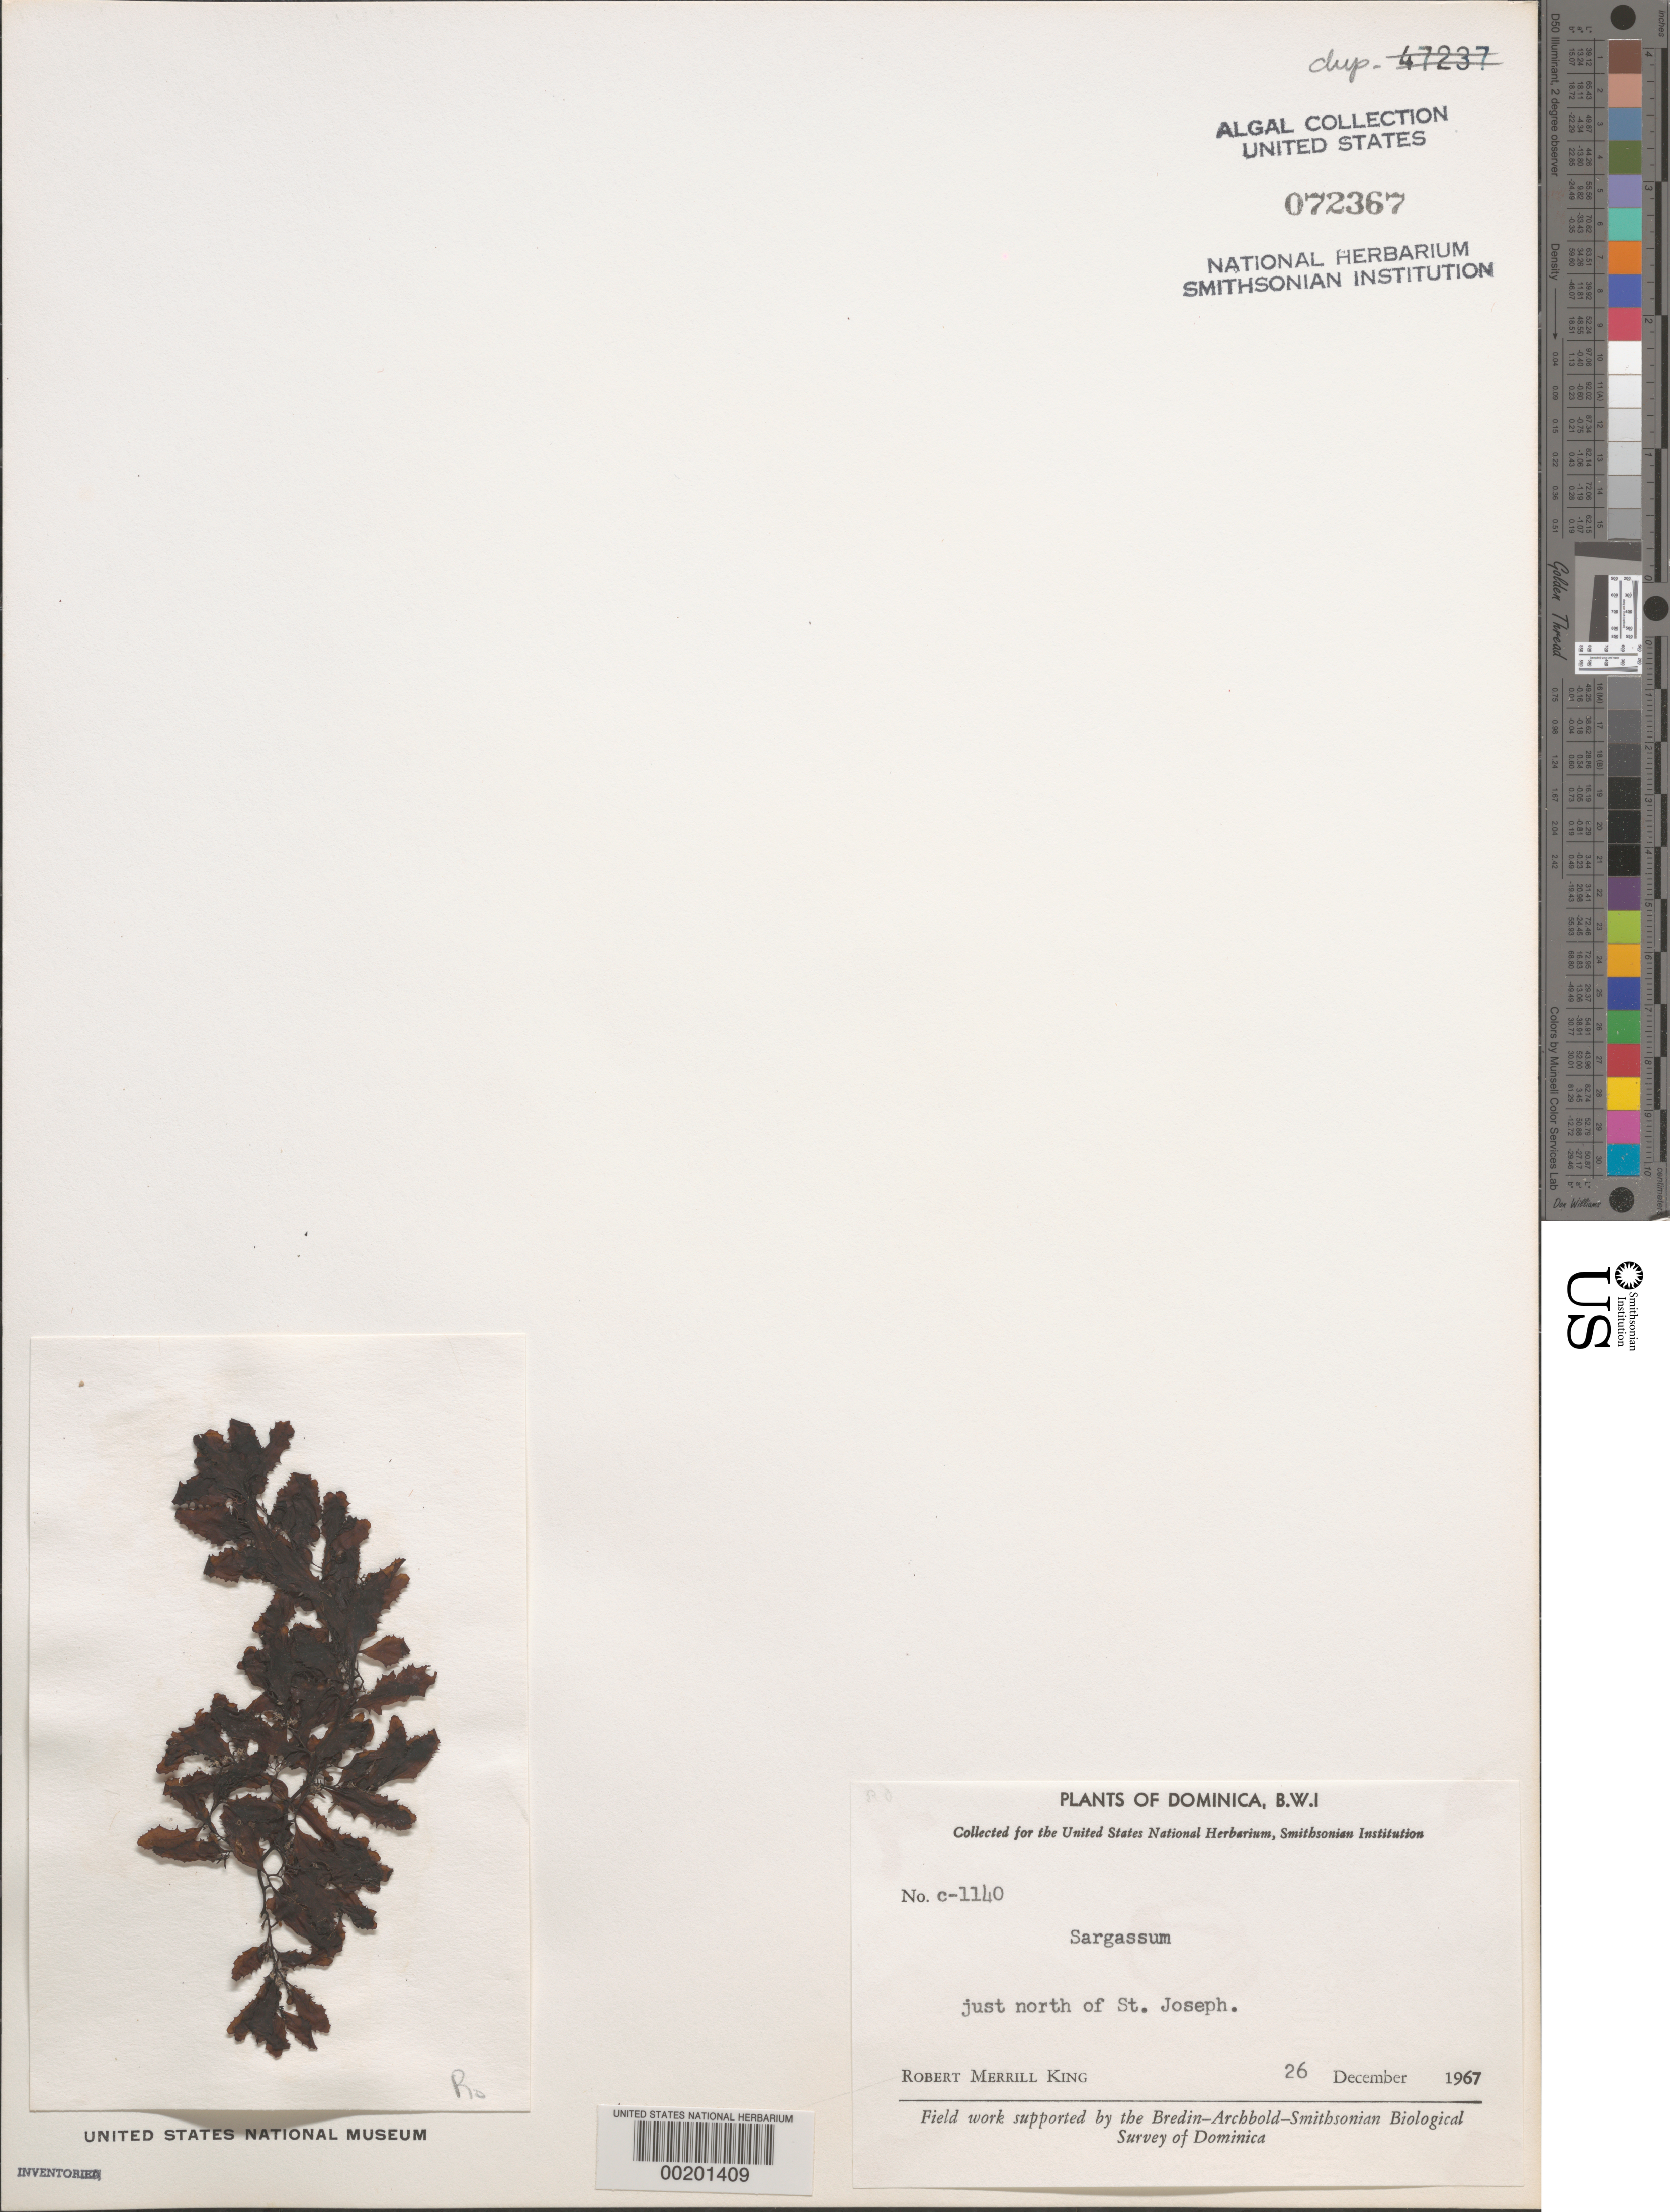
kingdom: Chromista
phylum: Ochrophyta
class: Phaeophyceae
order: Fucales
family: Sargassaceae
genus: Sargassum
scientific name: Sargassum sp.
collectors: R. M. King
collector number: C-1140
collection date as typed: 26 Dec 1967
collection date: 1967-12-26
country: Dominica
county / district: St. Joseph's Parish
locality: Just north of St. Joseph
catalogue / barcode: US 72367